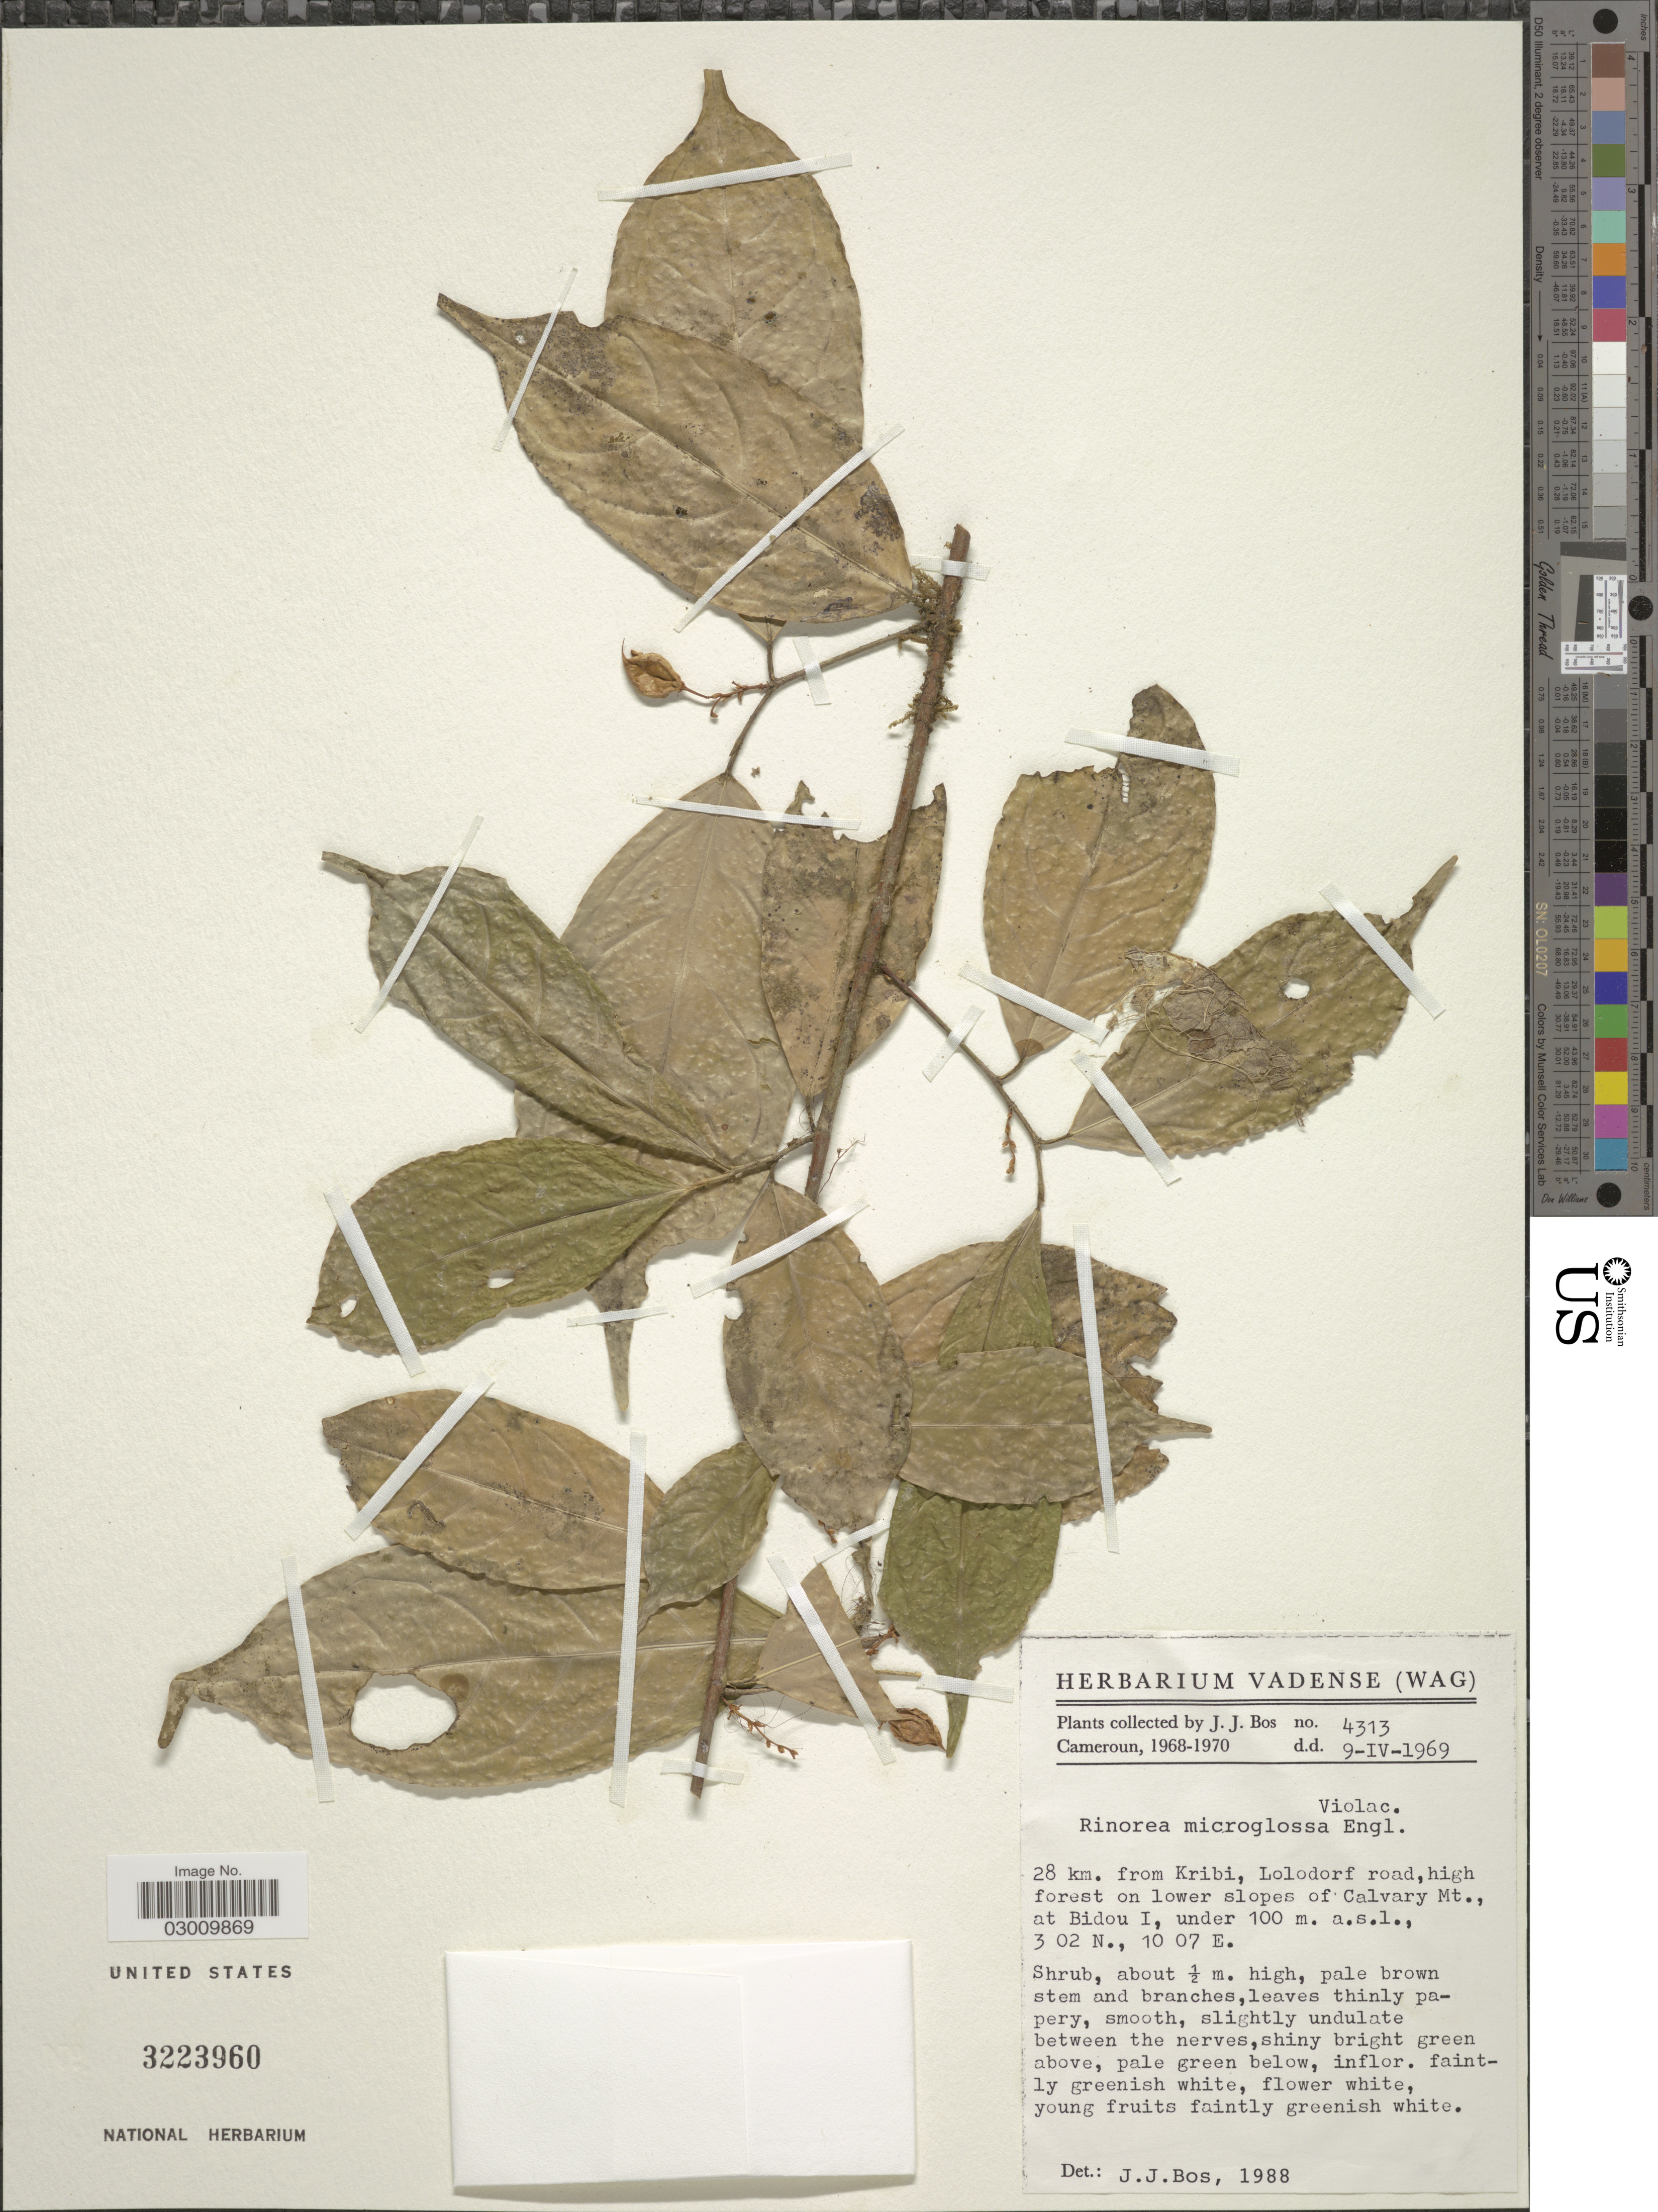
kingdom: Plantae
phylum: Tracheophyta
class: Magnoliopsida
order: Malpighiales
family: Violaceae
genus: Rinorea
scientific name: Rinorea microglossa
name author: Engl.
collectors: J. J. Bos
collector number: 4313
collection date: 1969-04-09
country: Cameroon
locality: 28 km. from Kribi, Lolodorf road, high forest on lower slopes of Calvary Mt., at Bidou I.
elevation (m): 100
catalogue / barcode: US 3223960